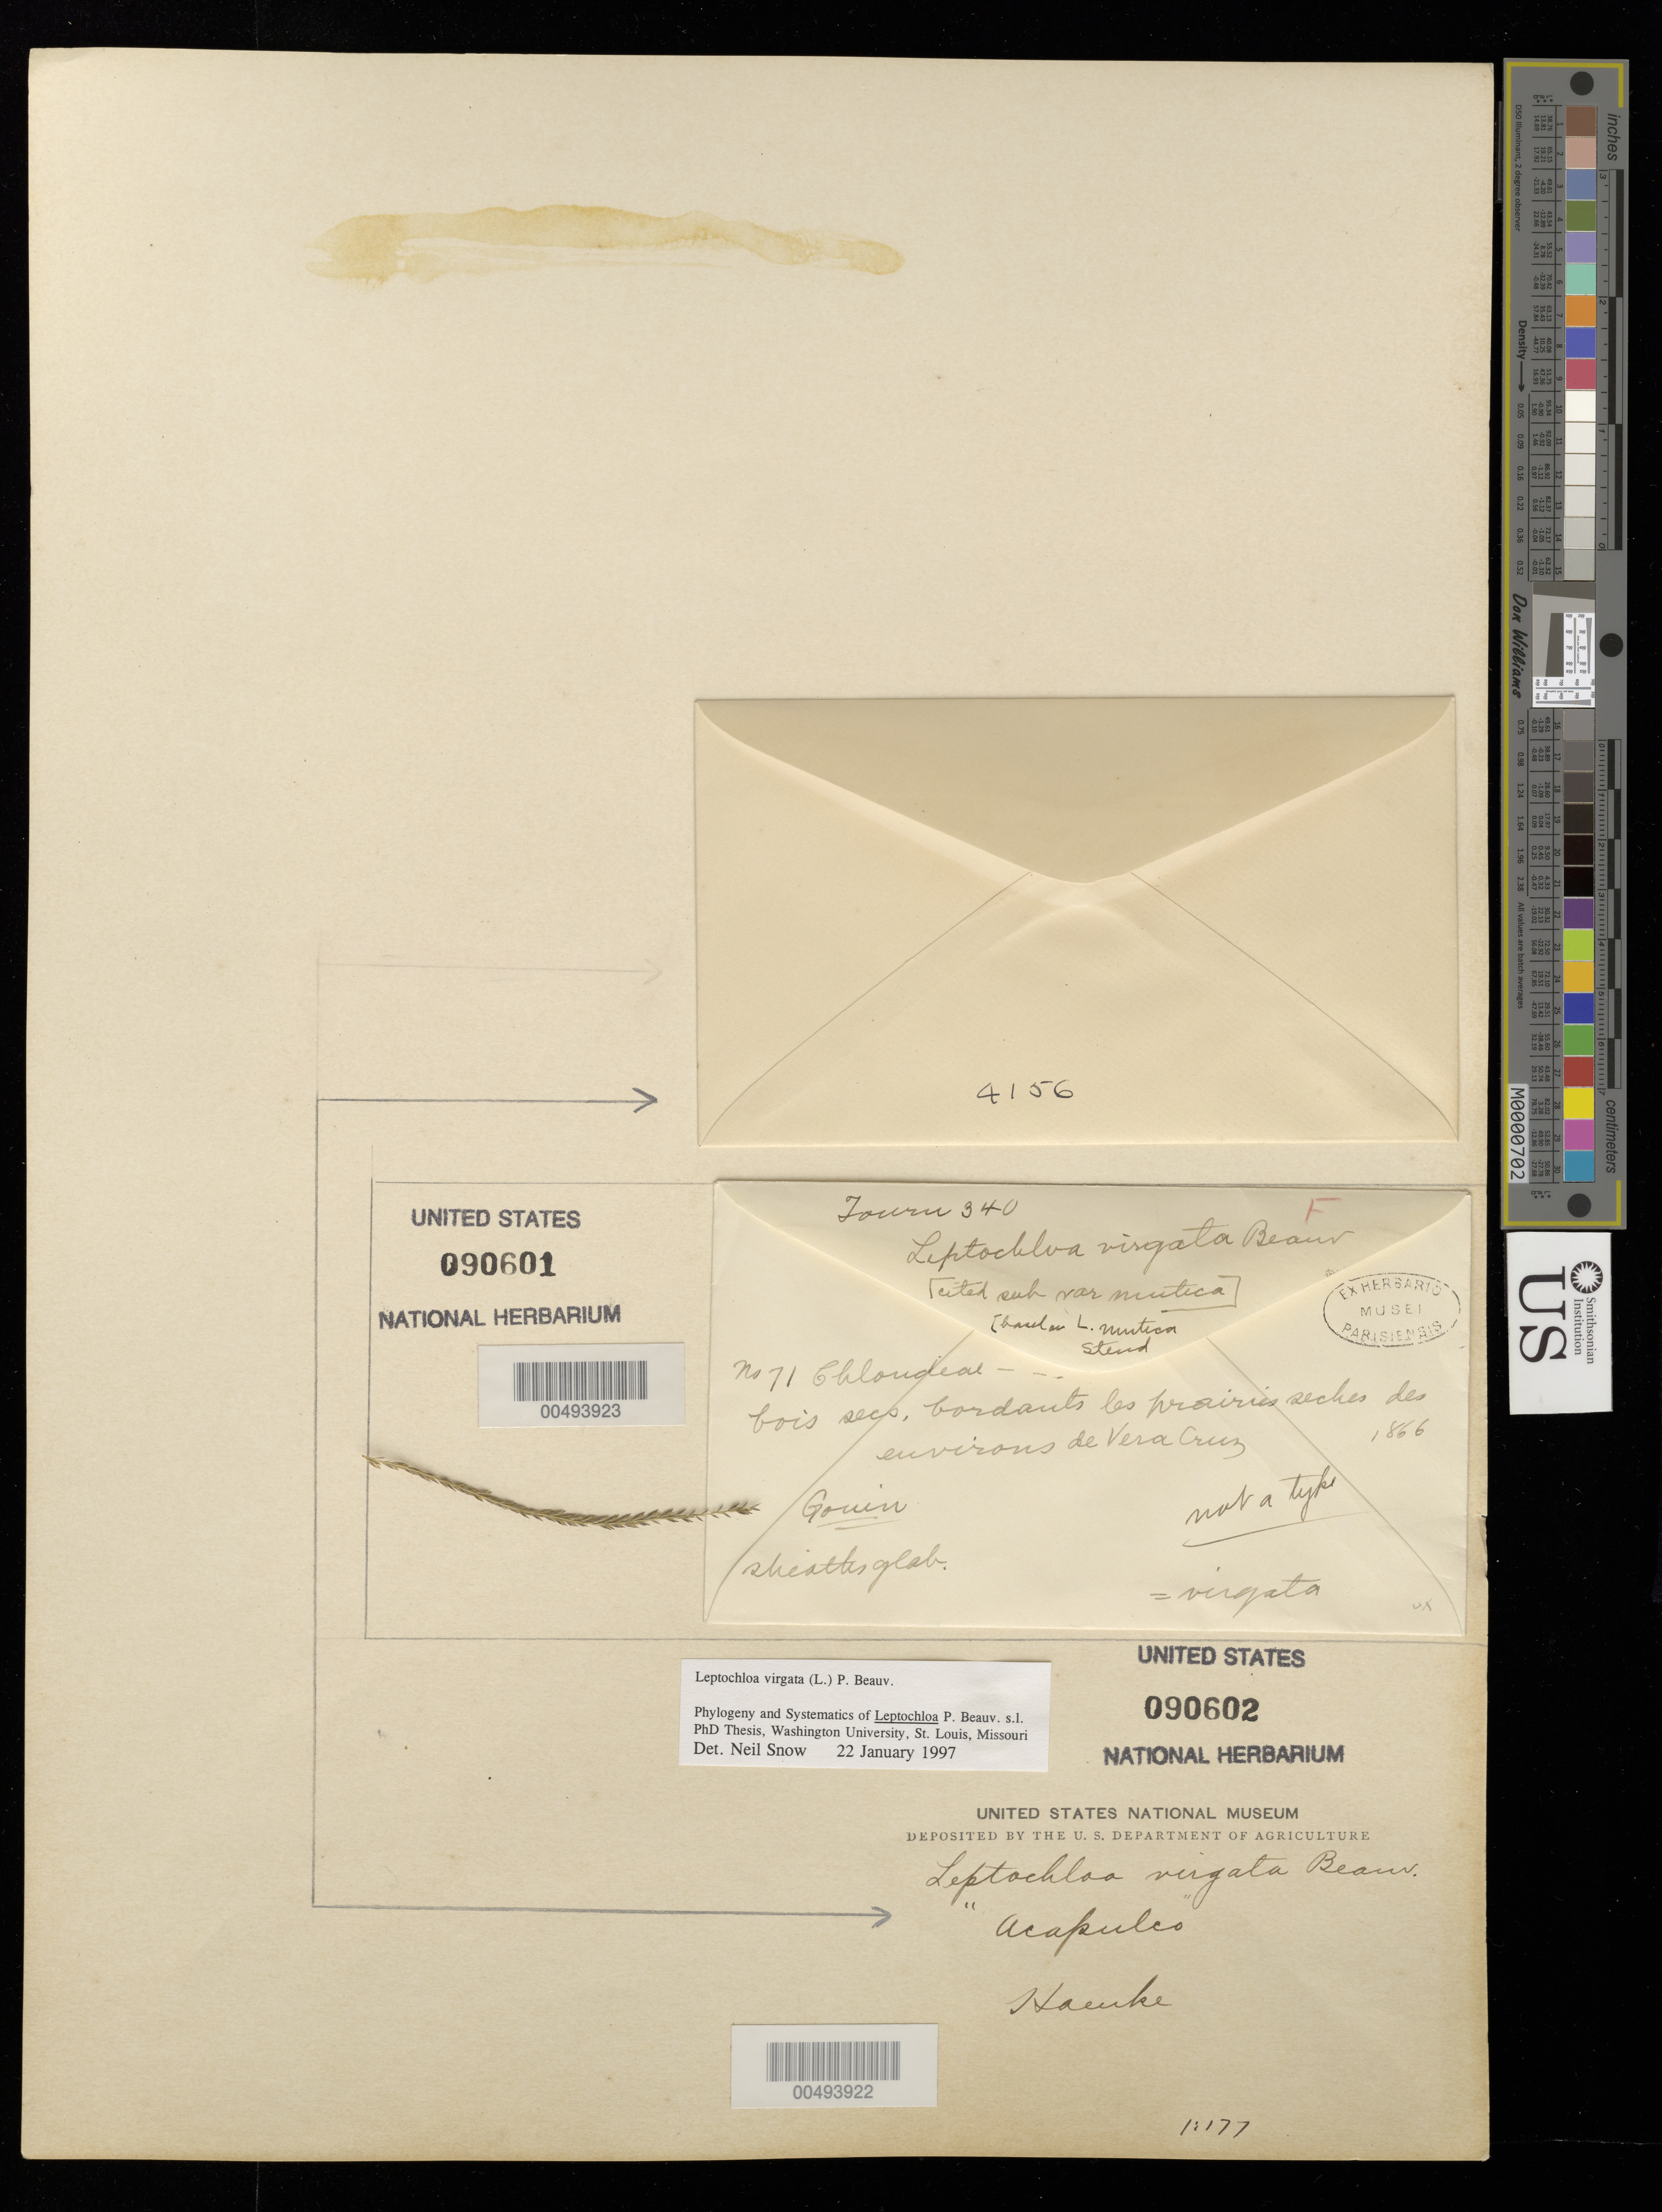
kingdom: Plantae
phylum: Tracheophyta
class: Liliopsida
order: Poales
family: Poaceae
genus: Leptochloa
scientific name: Leptochloa virgata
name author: (L.) P. Beauv.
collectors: -- Fourn. & F. M. G. Gouin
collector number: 340/71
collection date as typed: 1866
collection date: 1866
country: Mexico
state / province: Veracruz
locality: Environs de Veracruz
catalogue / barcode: US 90601